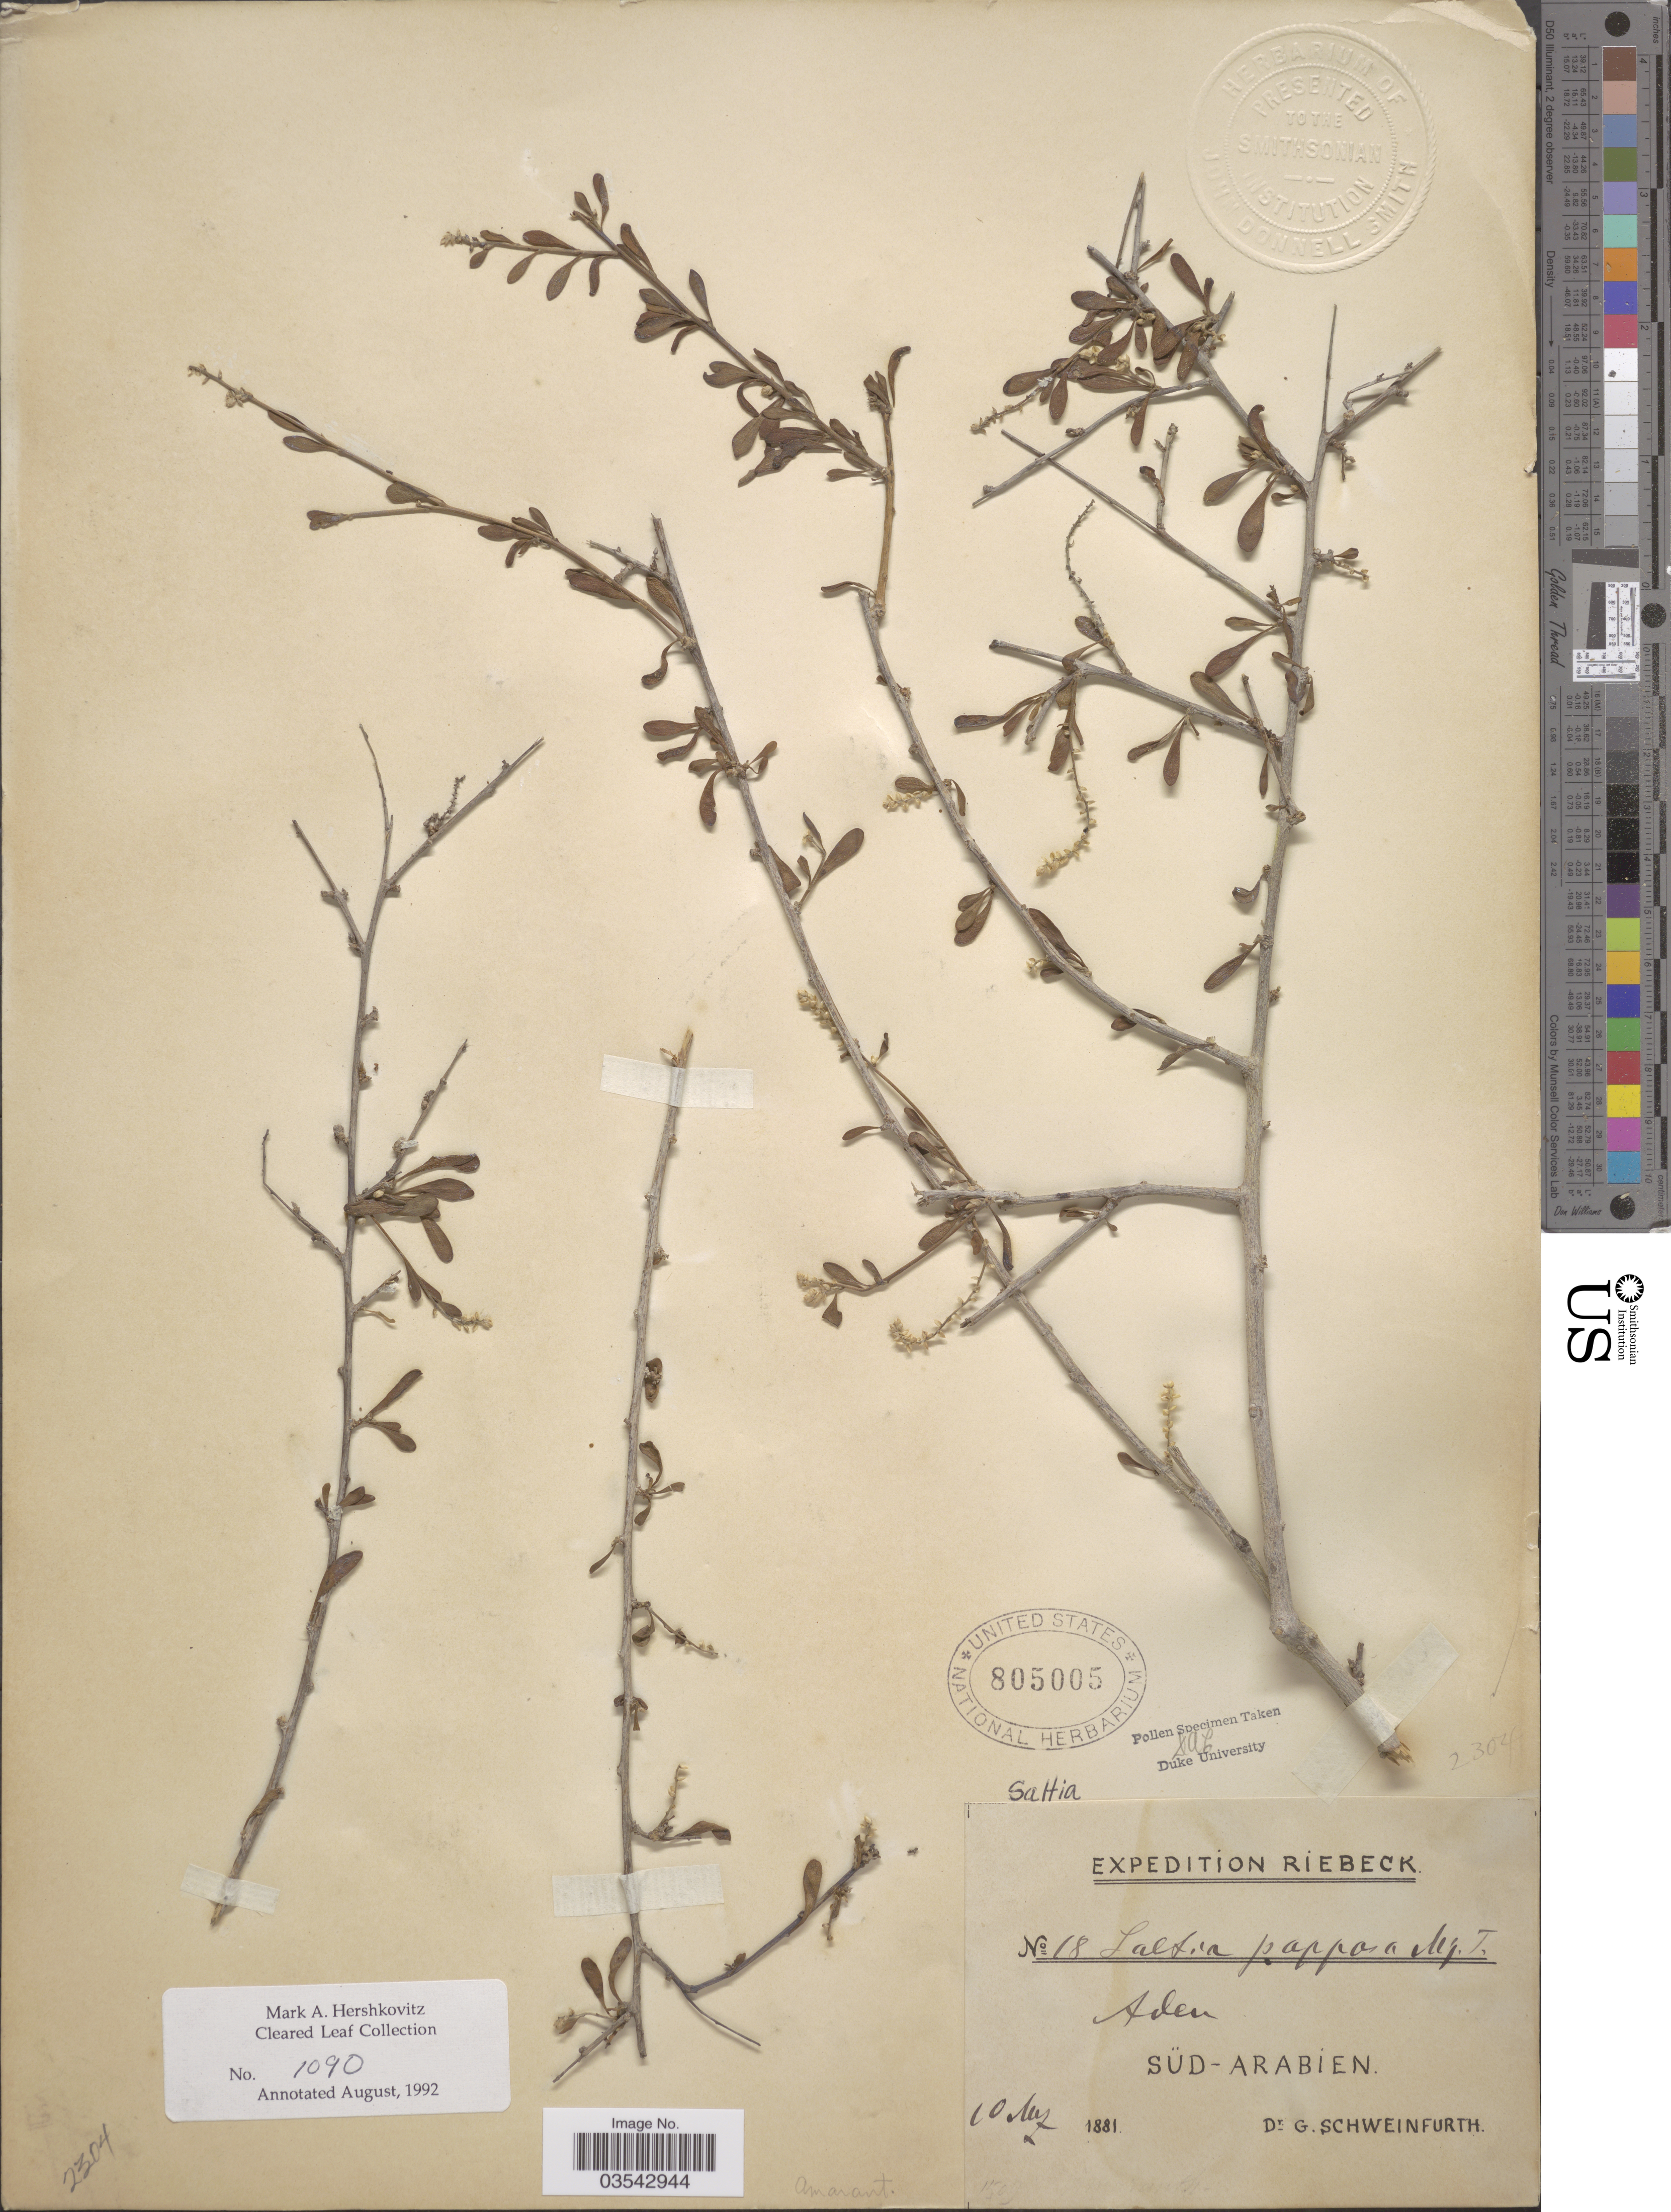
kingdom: Plantae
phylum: Tracheophyta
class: Magnoliopsida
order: Caryophyllales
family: Amaranthaceae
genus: Saltia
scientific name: Saltia papposa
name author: (Forssk.) Moq.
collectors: G. A. Schweinfurth (herbarium)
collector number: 18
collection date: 1881-08-10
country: Saudi Arabia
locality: Aden. Süd-Arabien.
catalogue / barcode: US 805005